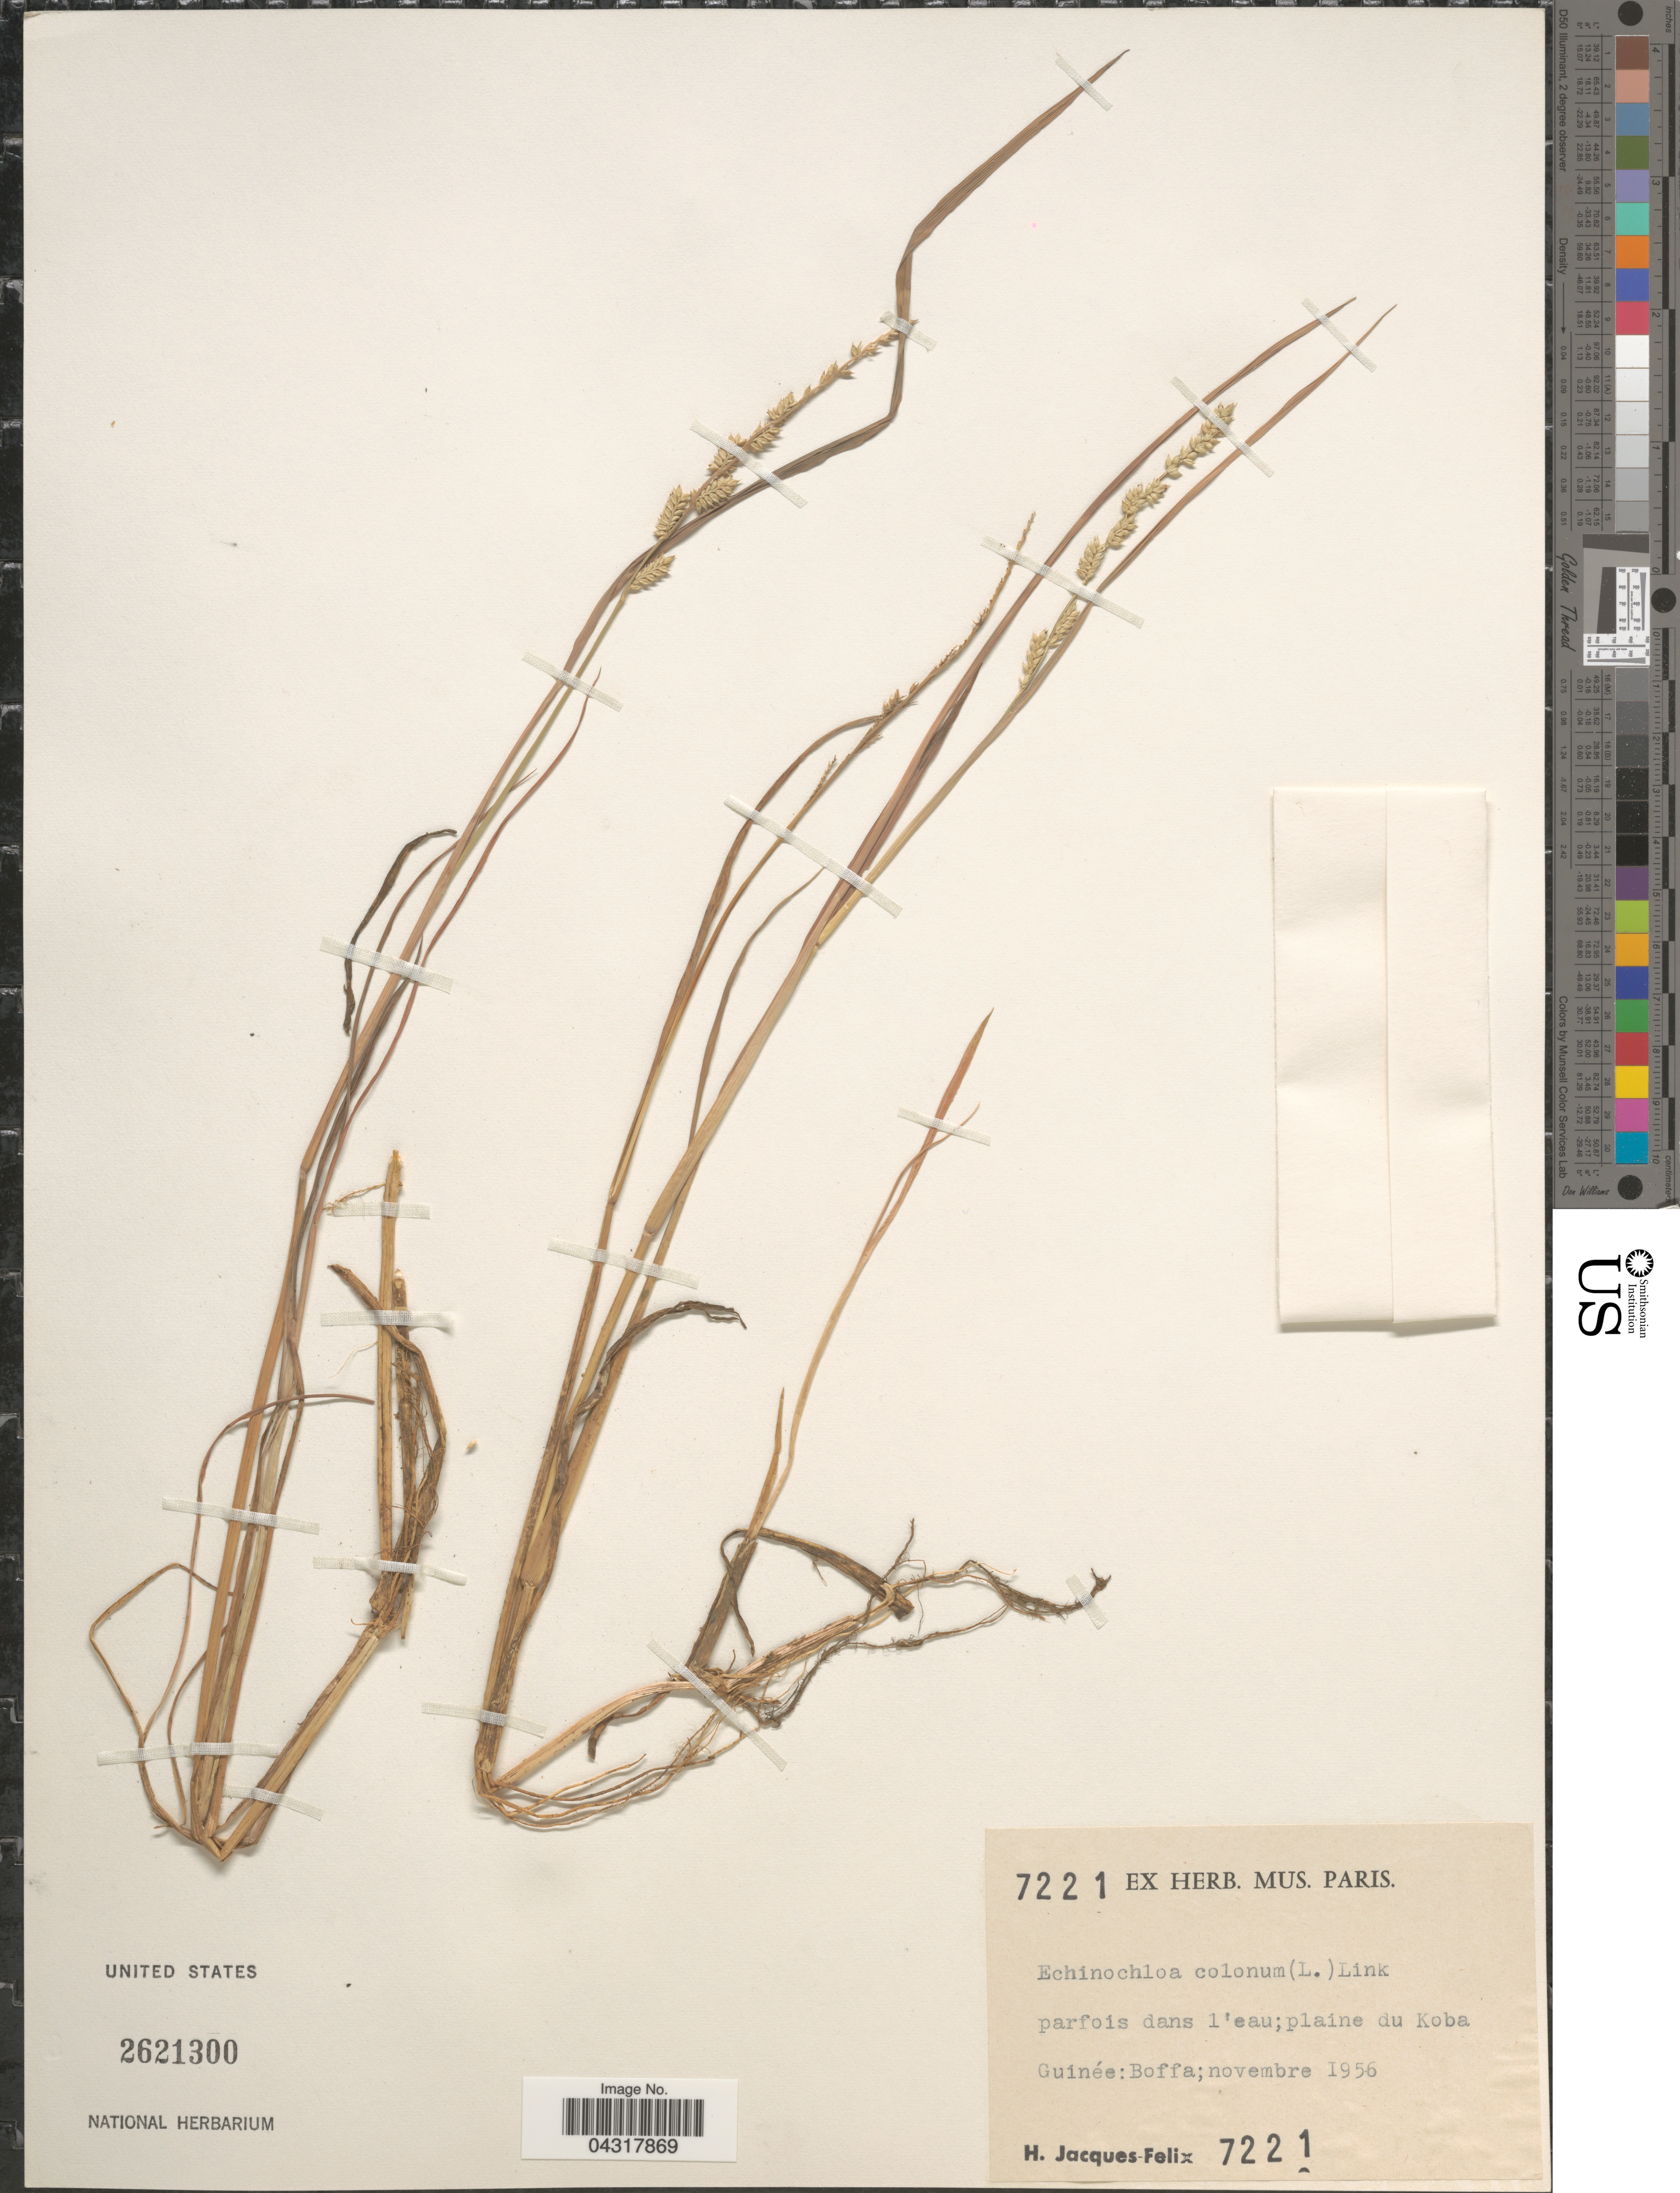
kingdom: Plantae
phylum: Tracheophyta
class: Liliopsida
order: Poales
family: Poaceae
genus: Echinochloa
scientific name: Echinochloa colona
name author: (L.) Link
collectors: H. Jacques-Félix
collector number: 7221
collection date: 1956-11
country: Guinea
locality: Parfois dans l'eau; plaine du Koba. Guinée: Boffa.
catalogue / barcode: US 2621300